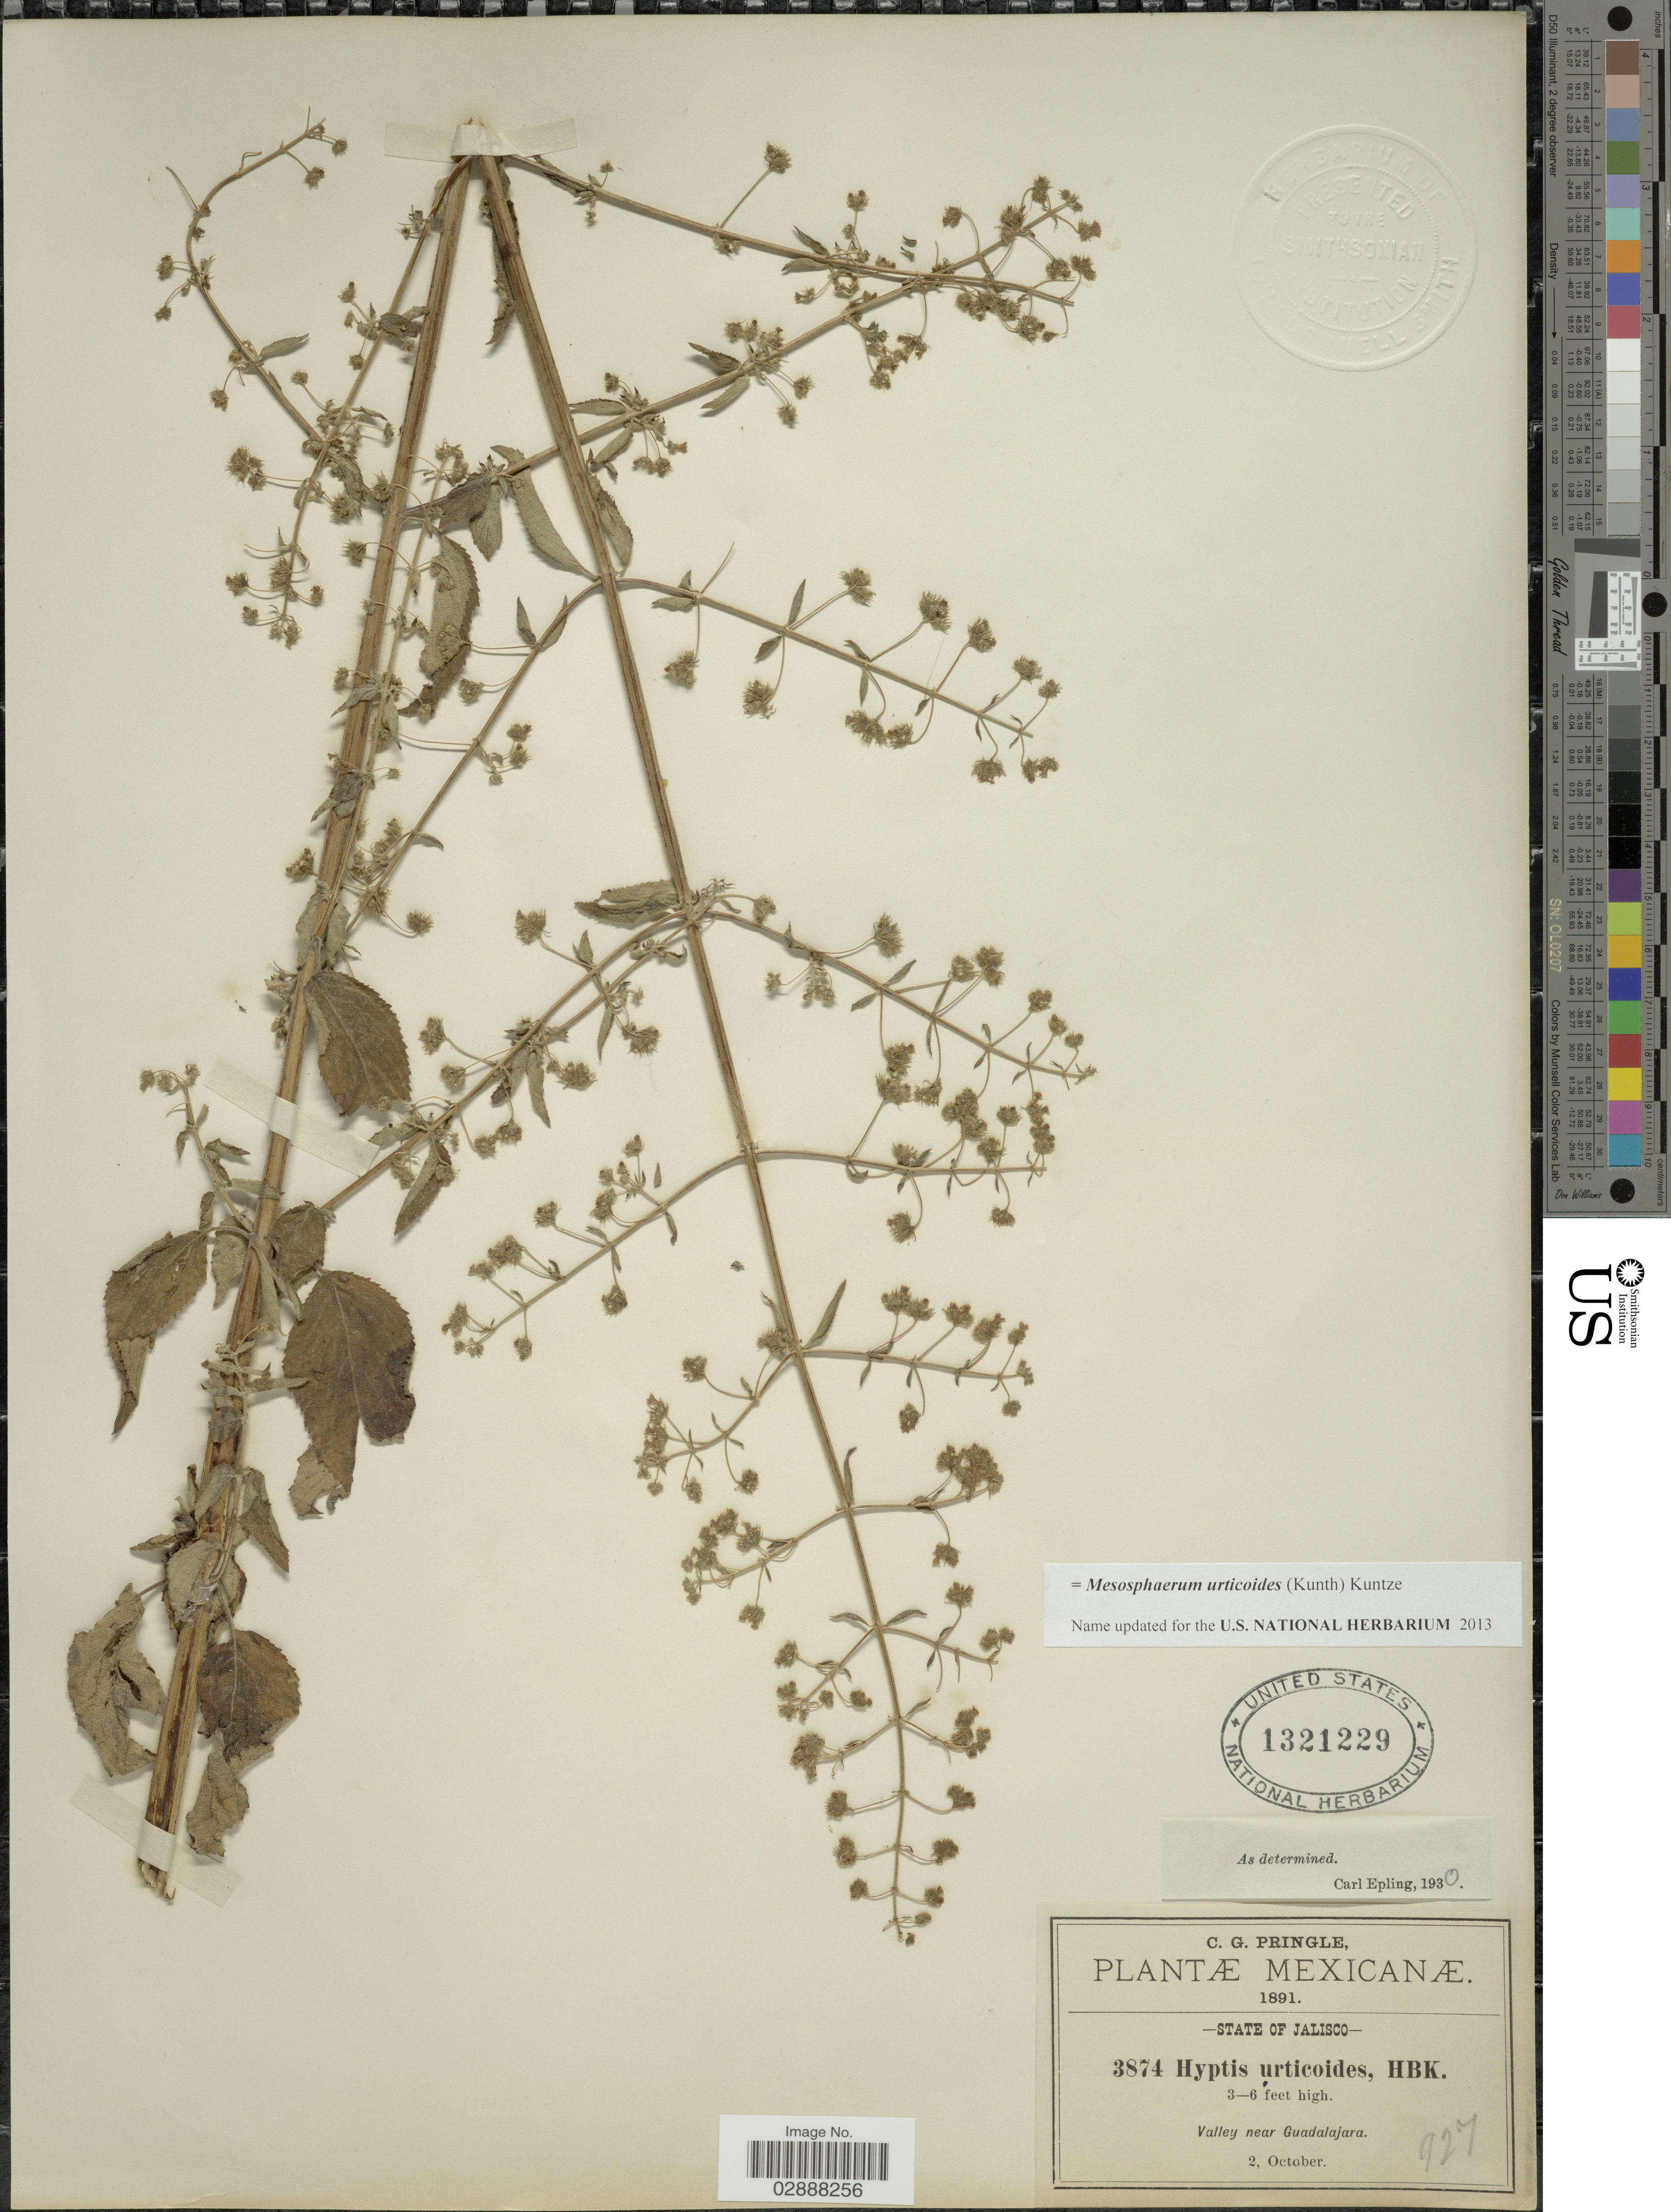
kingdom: Plantae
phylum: Tracheophyta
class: Magnoliopsida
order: Lamiales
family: Lamiaceae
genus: Mesosphaerum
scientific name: Mesosphaerum urticoides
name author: (Kunth) Kuntze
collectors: C. G. Pringle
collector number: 3874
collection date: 1891-10-02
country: Mexico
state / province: Jalisco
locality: Valley near Guadalajara.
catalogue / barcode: US 1321229